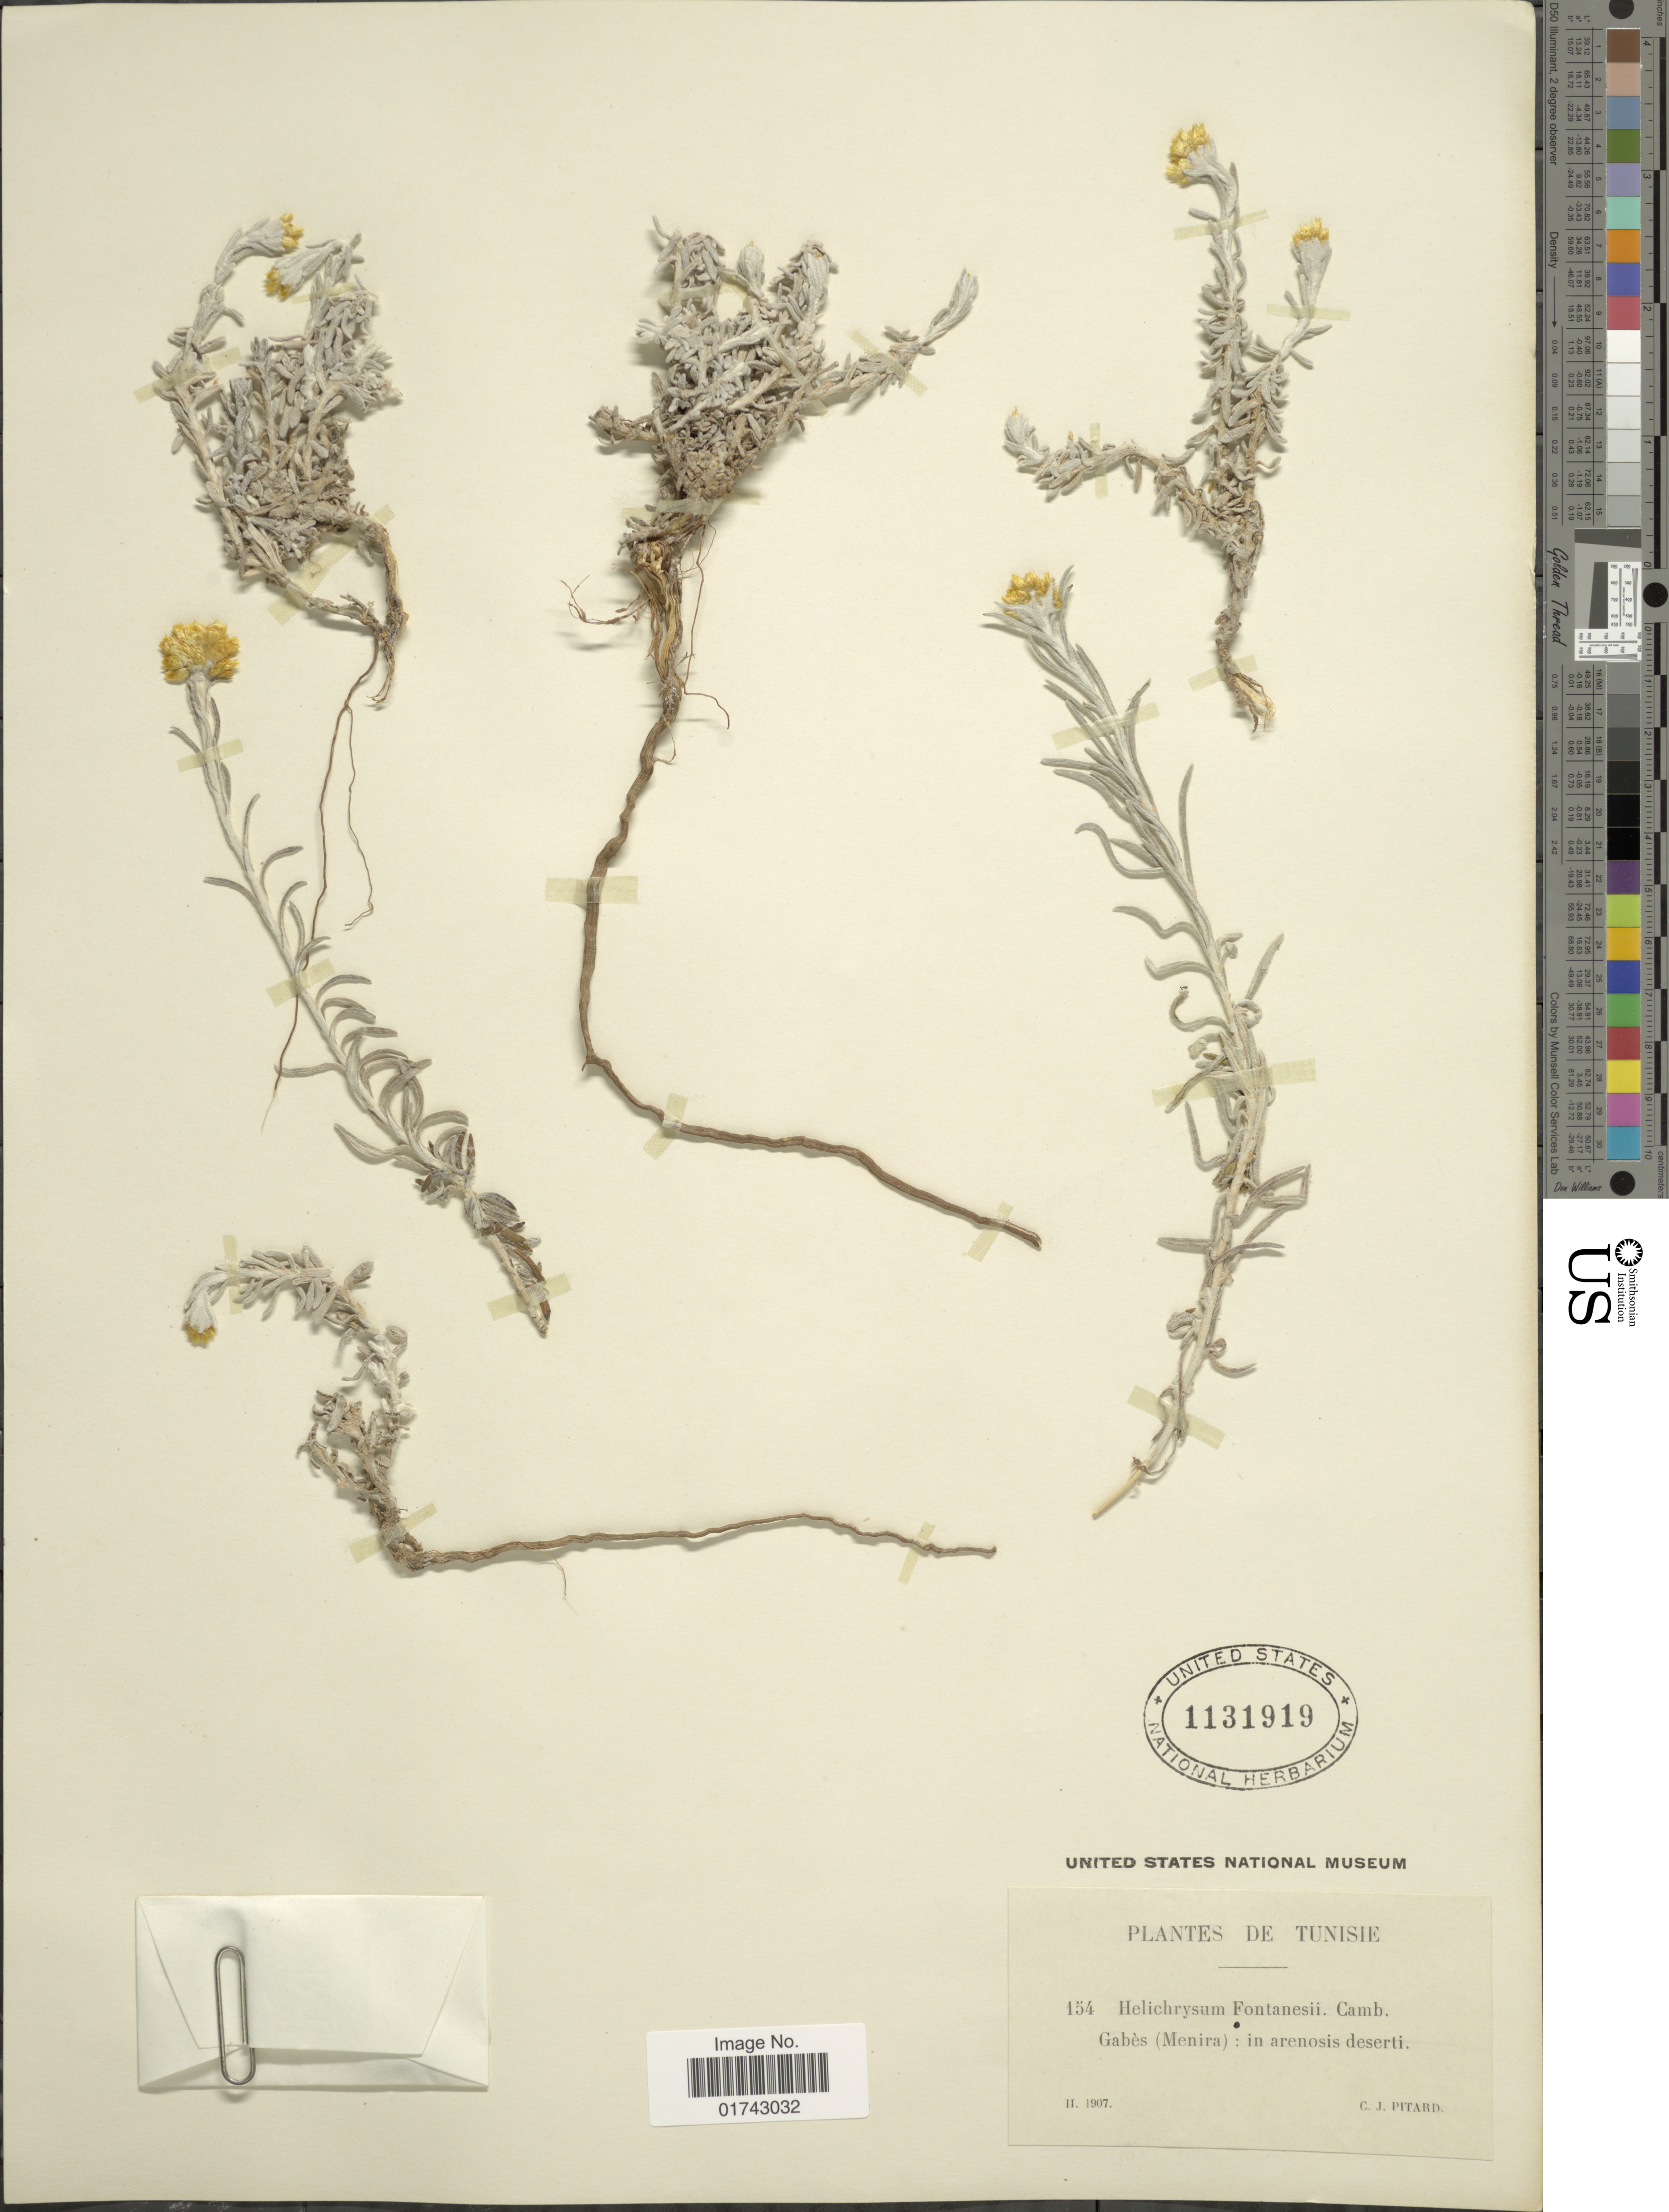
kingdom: Plantae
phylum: Tracheophyta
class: Magnoliopsida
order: Asterales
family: Asteraceae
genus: Helichrysum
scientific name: Helichrysum fontanesii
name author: Cambess.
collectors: C. Pitard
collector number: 154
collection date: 1907-02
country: Tunisia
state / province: Tunis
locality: De Tunisie, Gabes (Menira): in arenosis deserti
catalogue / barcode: US 1131919